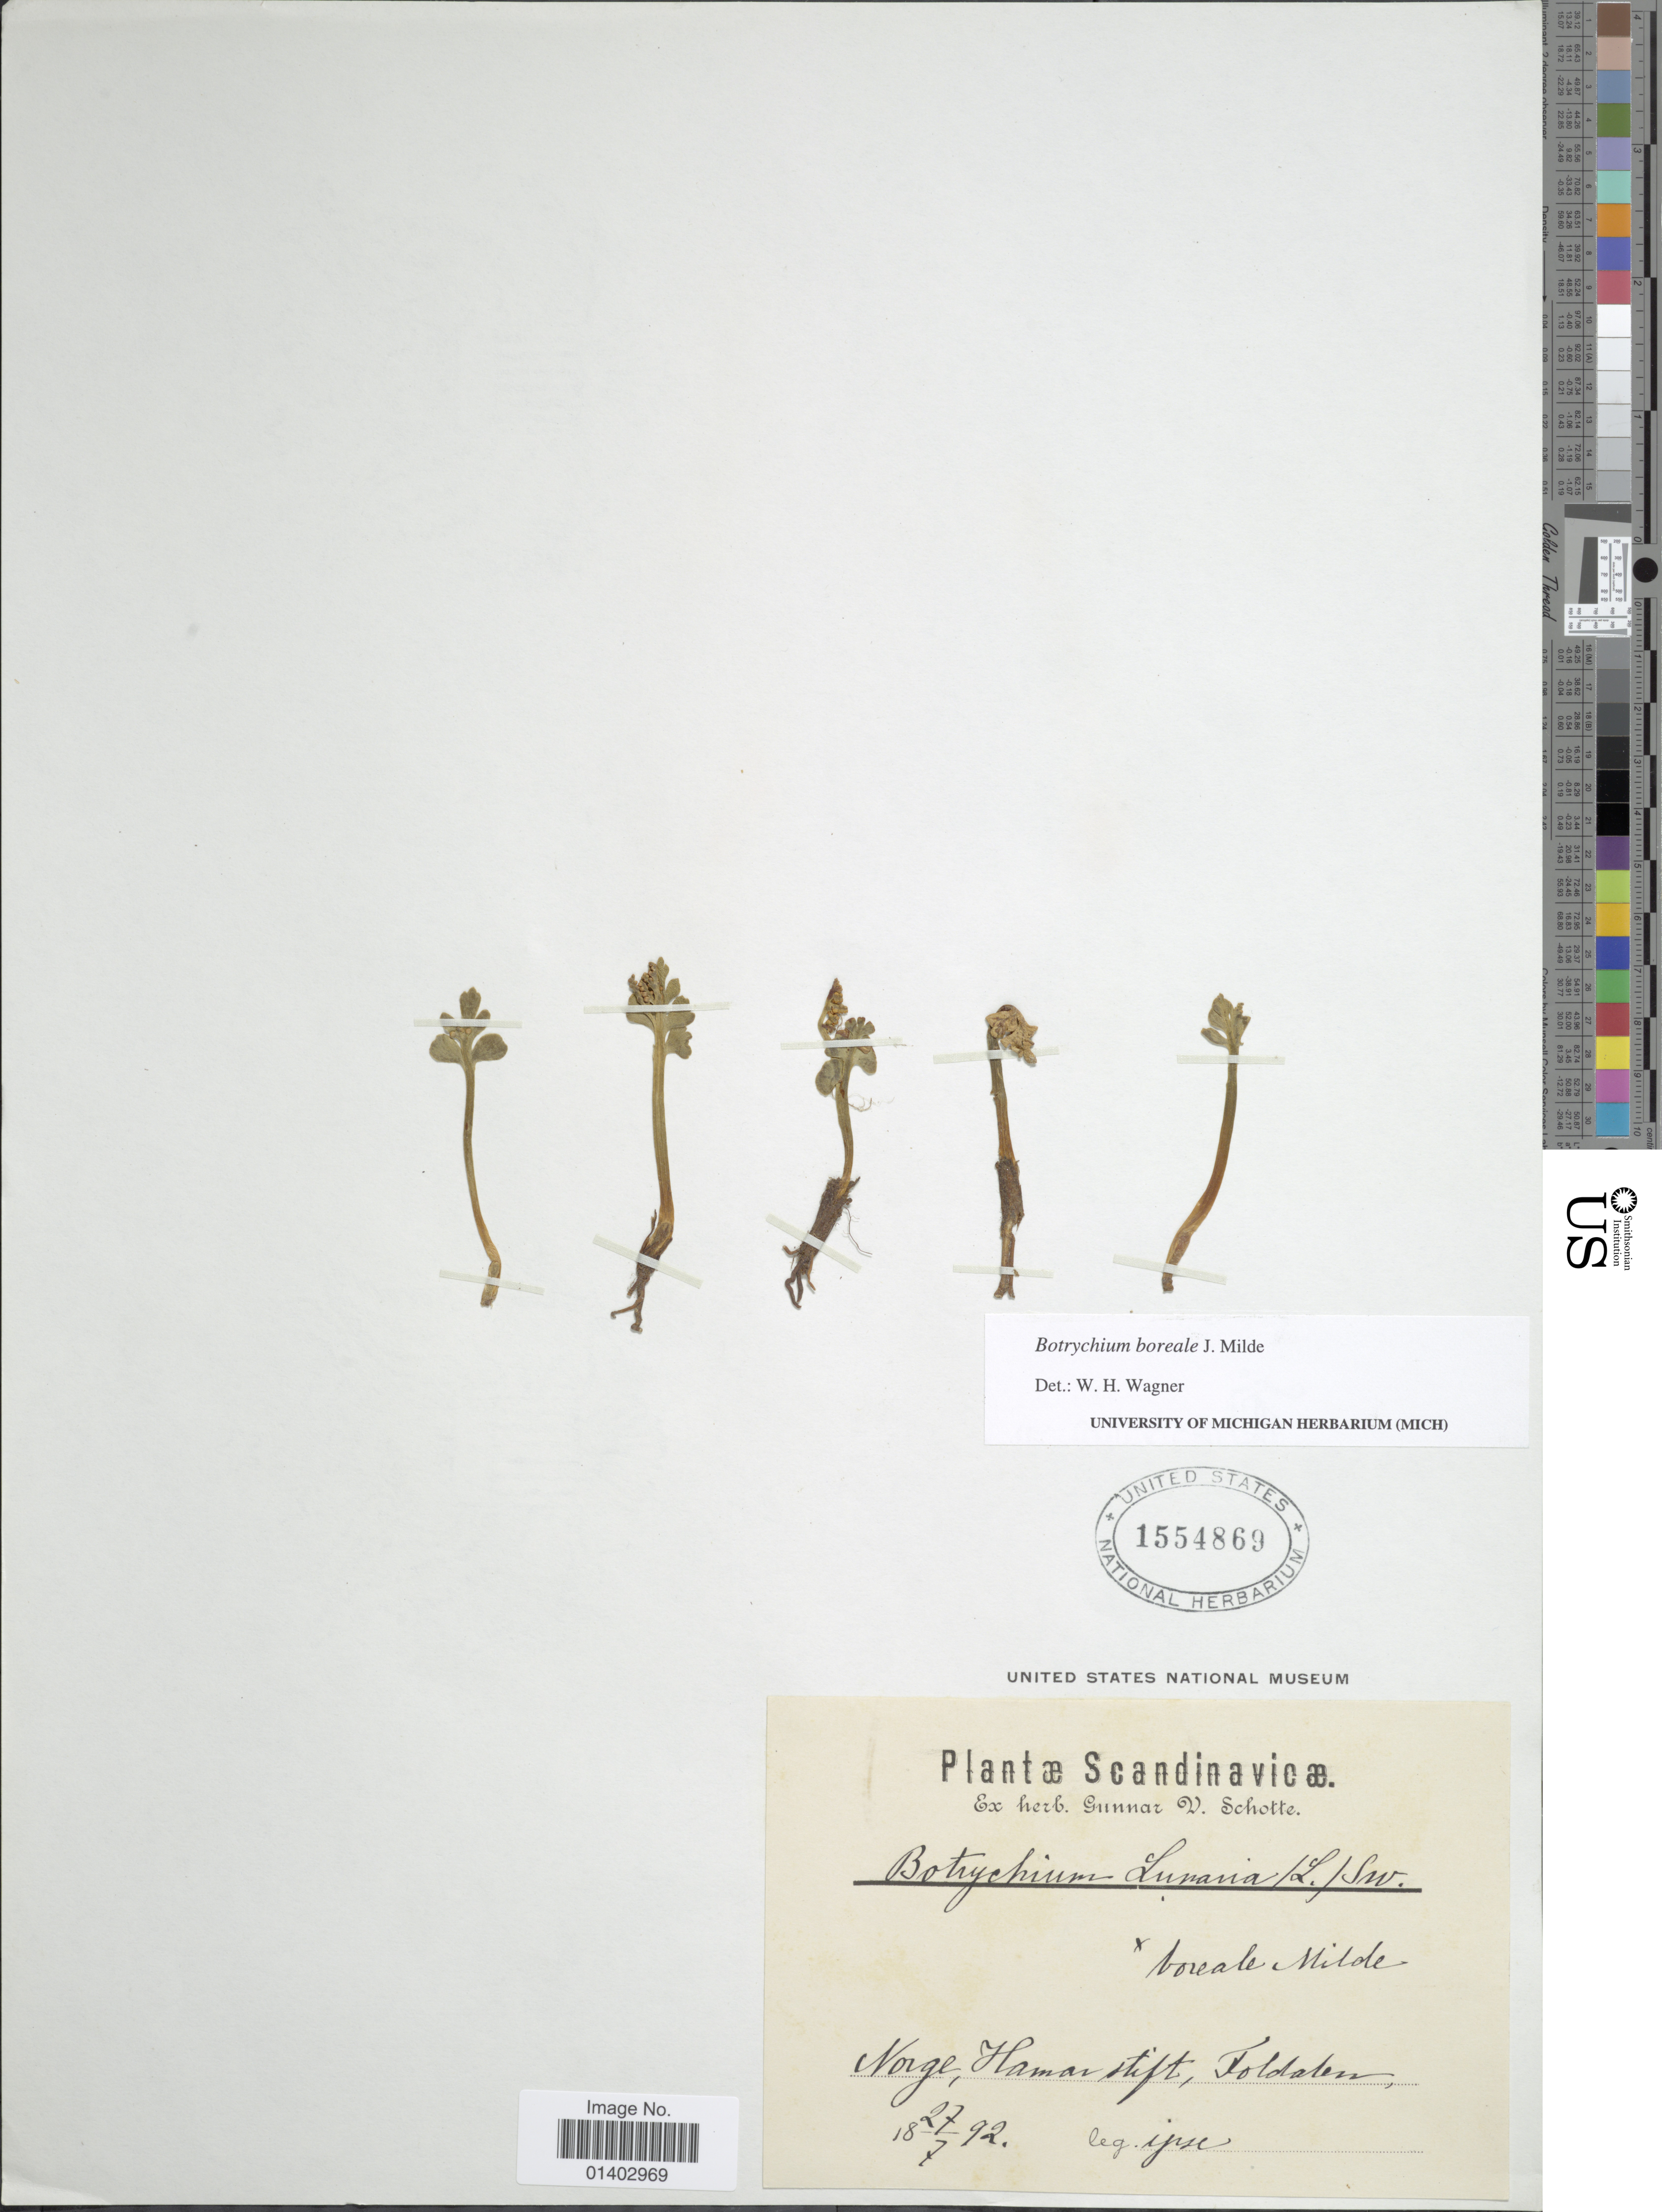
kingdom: Plantae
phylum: Tracheophyta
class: Polypodiopsida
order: Ophioglossales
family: Ophioglossaceae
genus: Botrychium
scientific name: Botrychium boreale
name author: Milde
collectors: G. Schotte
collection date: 1892-07-27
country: Norway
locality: Scandinavicæ, Hamar stift, Foldalen.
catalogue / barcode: US 1554869